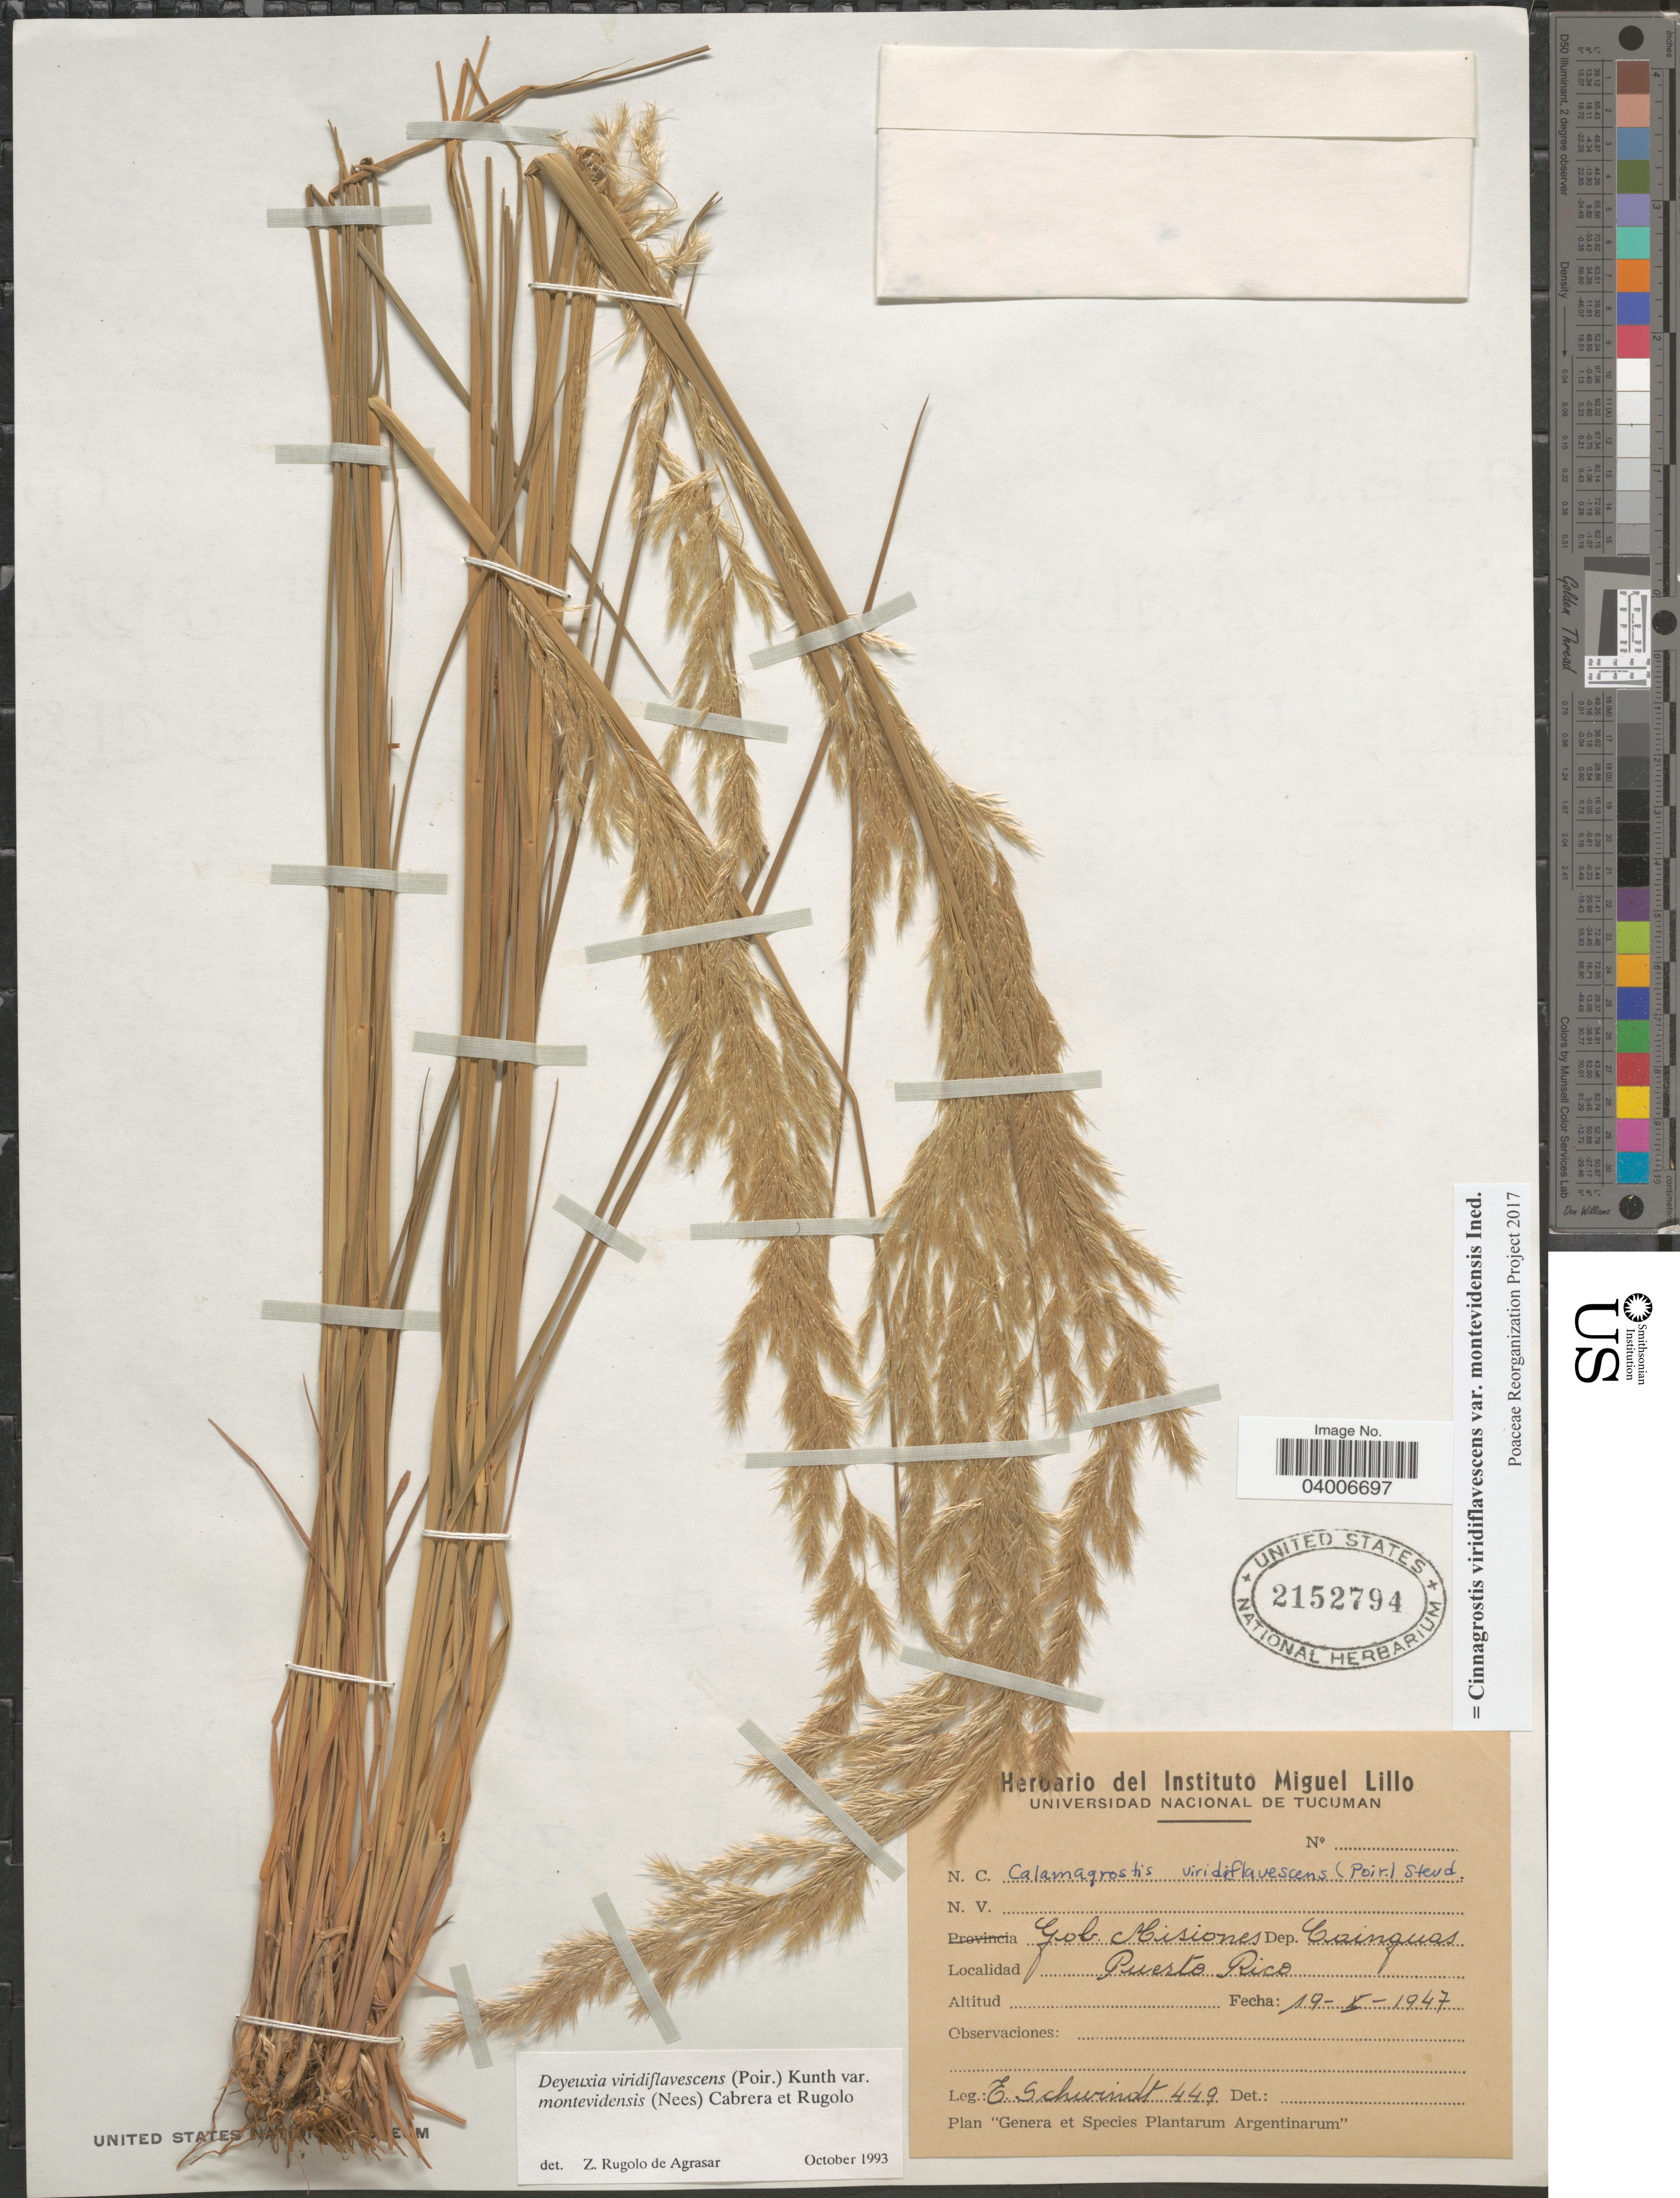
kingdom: Plantae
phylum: Tracheophyta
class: Liliopsida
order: Poales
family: Poaceae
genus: Cinnagrostis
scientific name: Cinnagrostis viridiflavescens var. montevidensis ined.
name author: (Nees) P.M. Peterson et al.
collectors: E. Schwindt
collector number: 449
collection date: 1947-10-19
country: Argentina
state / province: Misiones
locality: Gob. Misiones. Dep. Cainguás. Puerto Rico.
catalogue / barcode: US 2152794